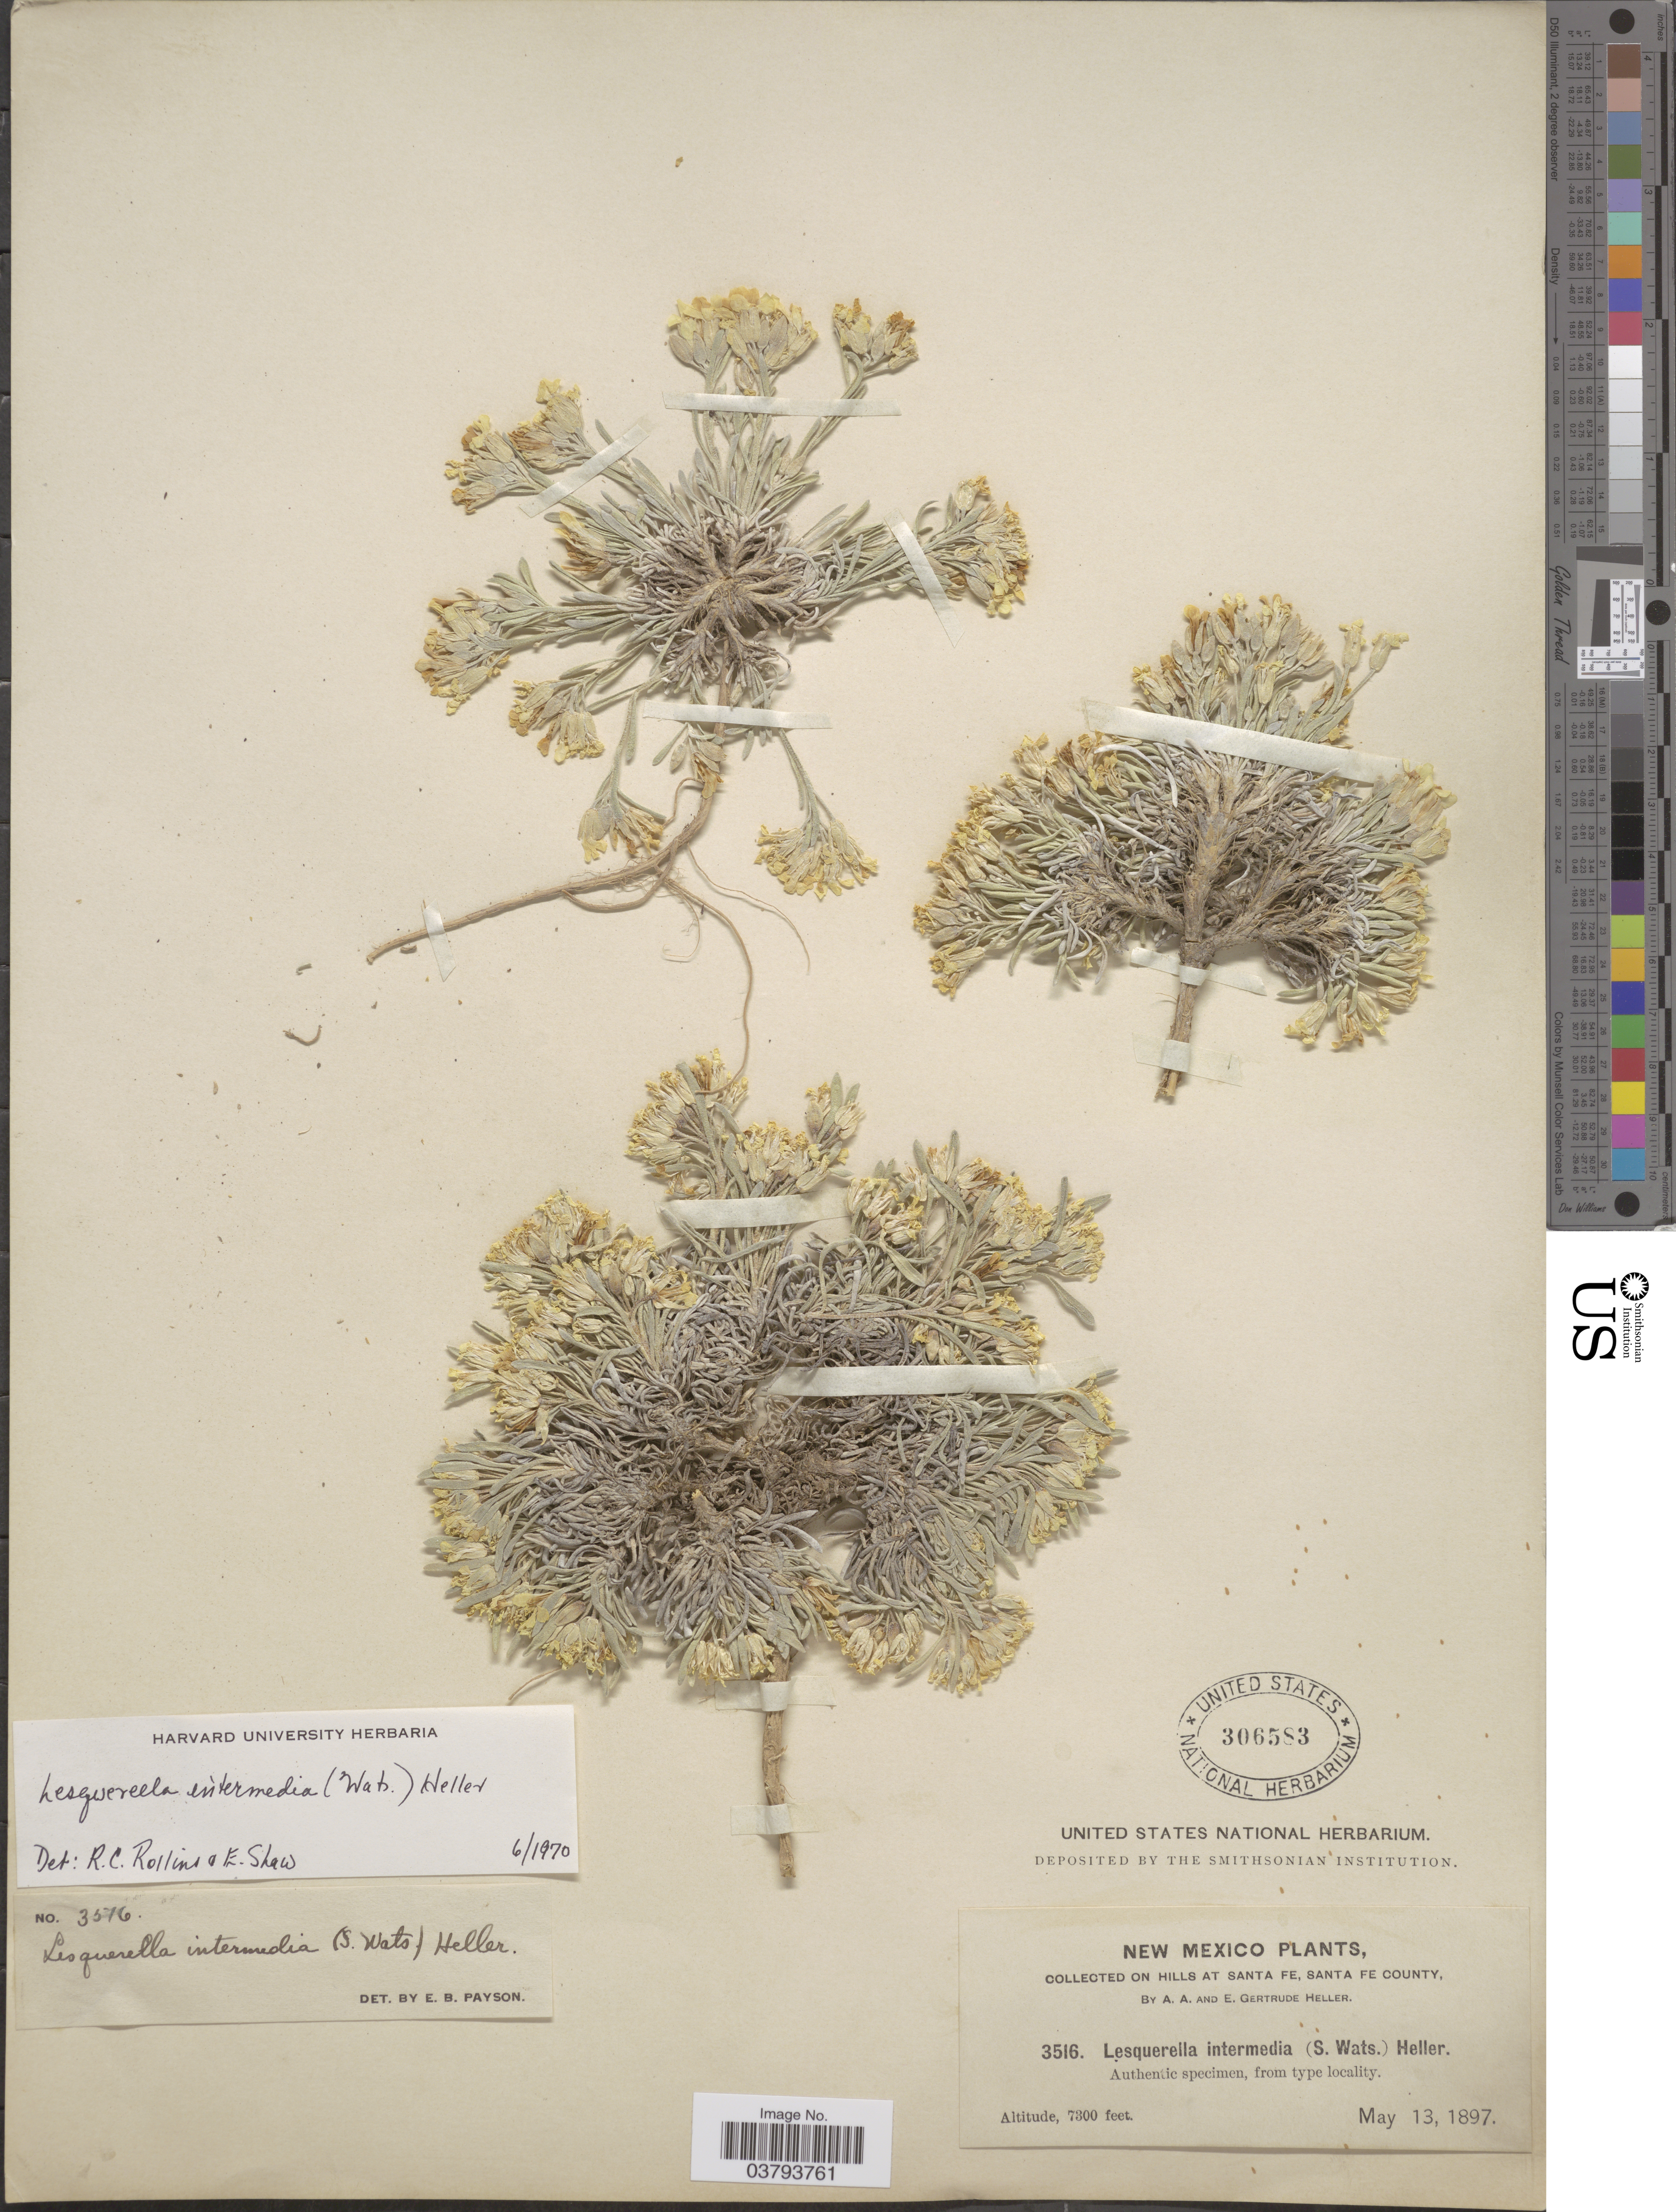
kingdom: Plantae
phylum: Tracheophyta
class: Magnoliopsida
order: Brassicales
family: Brassicaceae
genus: Lesquerella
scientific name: Lesquerella intermedia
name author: (S. Watson) A. Heller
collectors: A. A. Heller & E. G. Heller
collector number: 3516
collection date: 1897-05-13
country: United States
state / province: New Mexico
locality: Hills at Santa Fe, Santa Fe County.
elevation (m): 2225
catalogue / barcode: US 306583